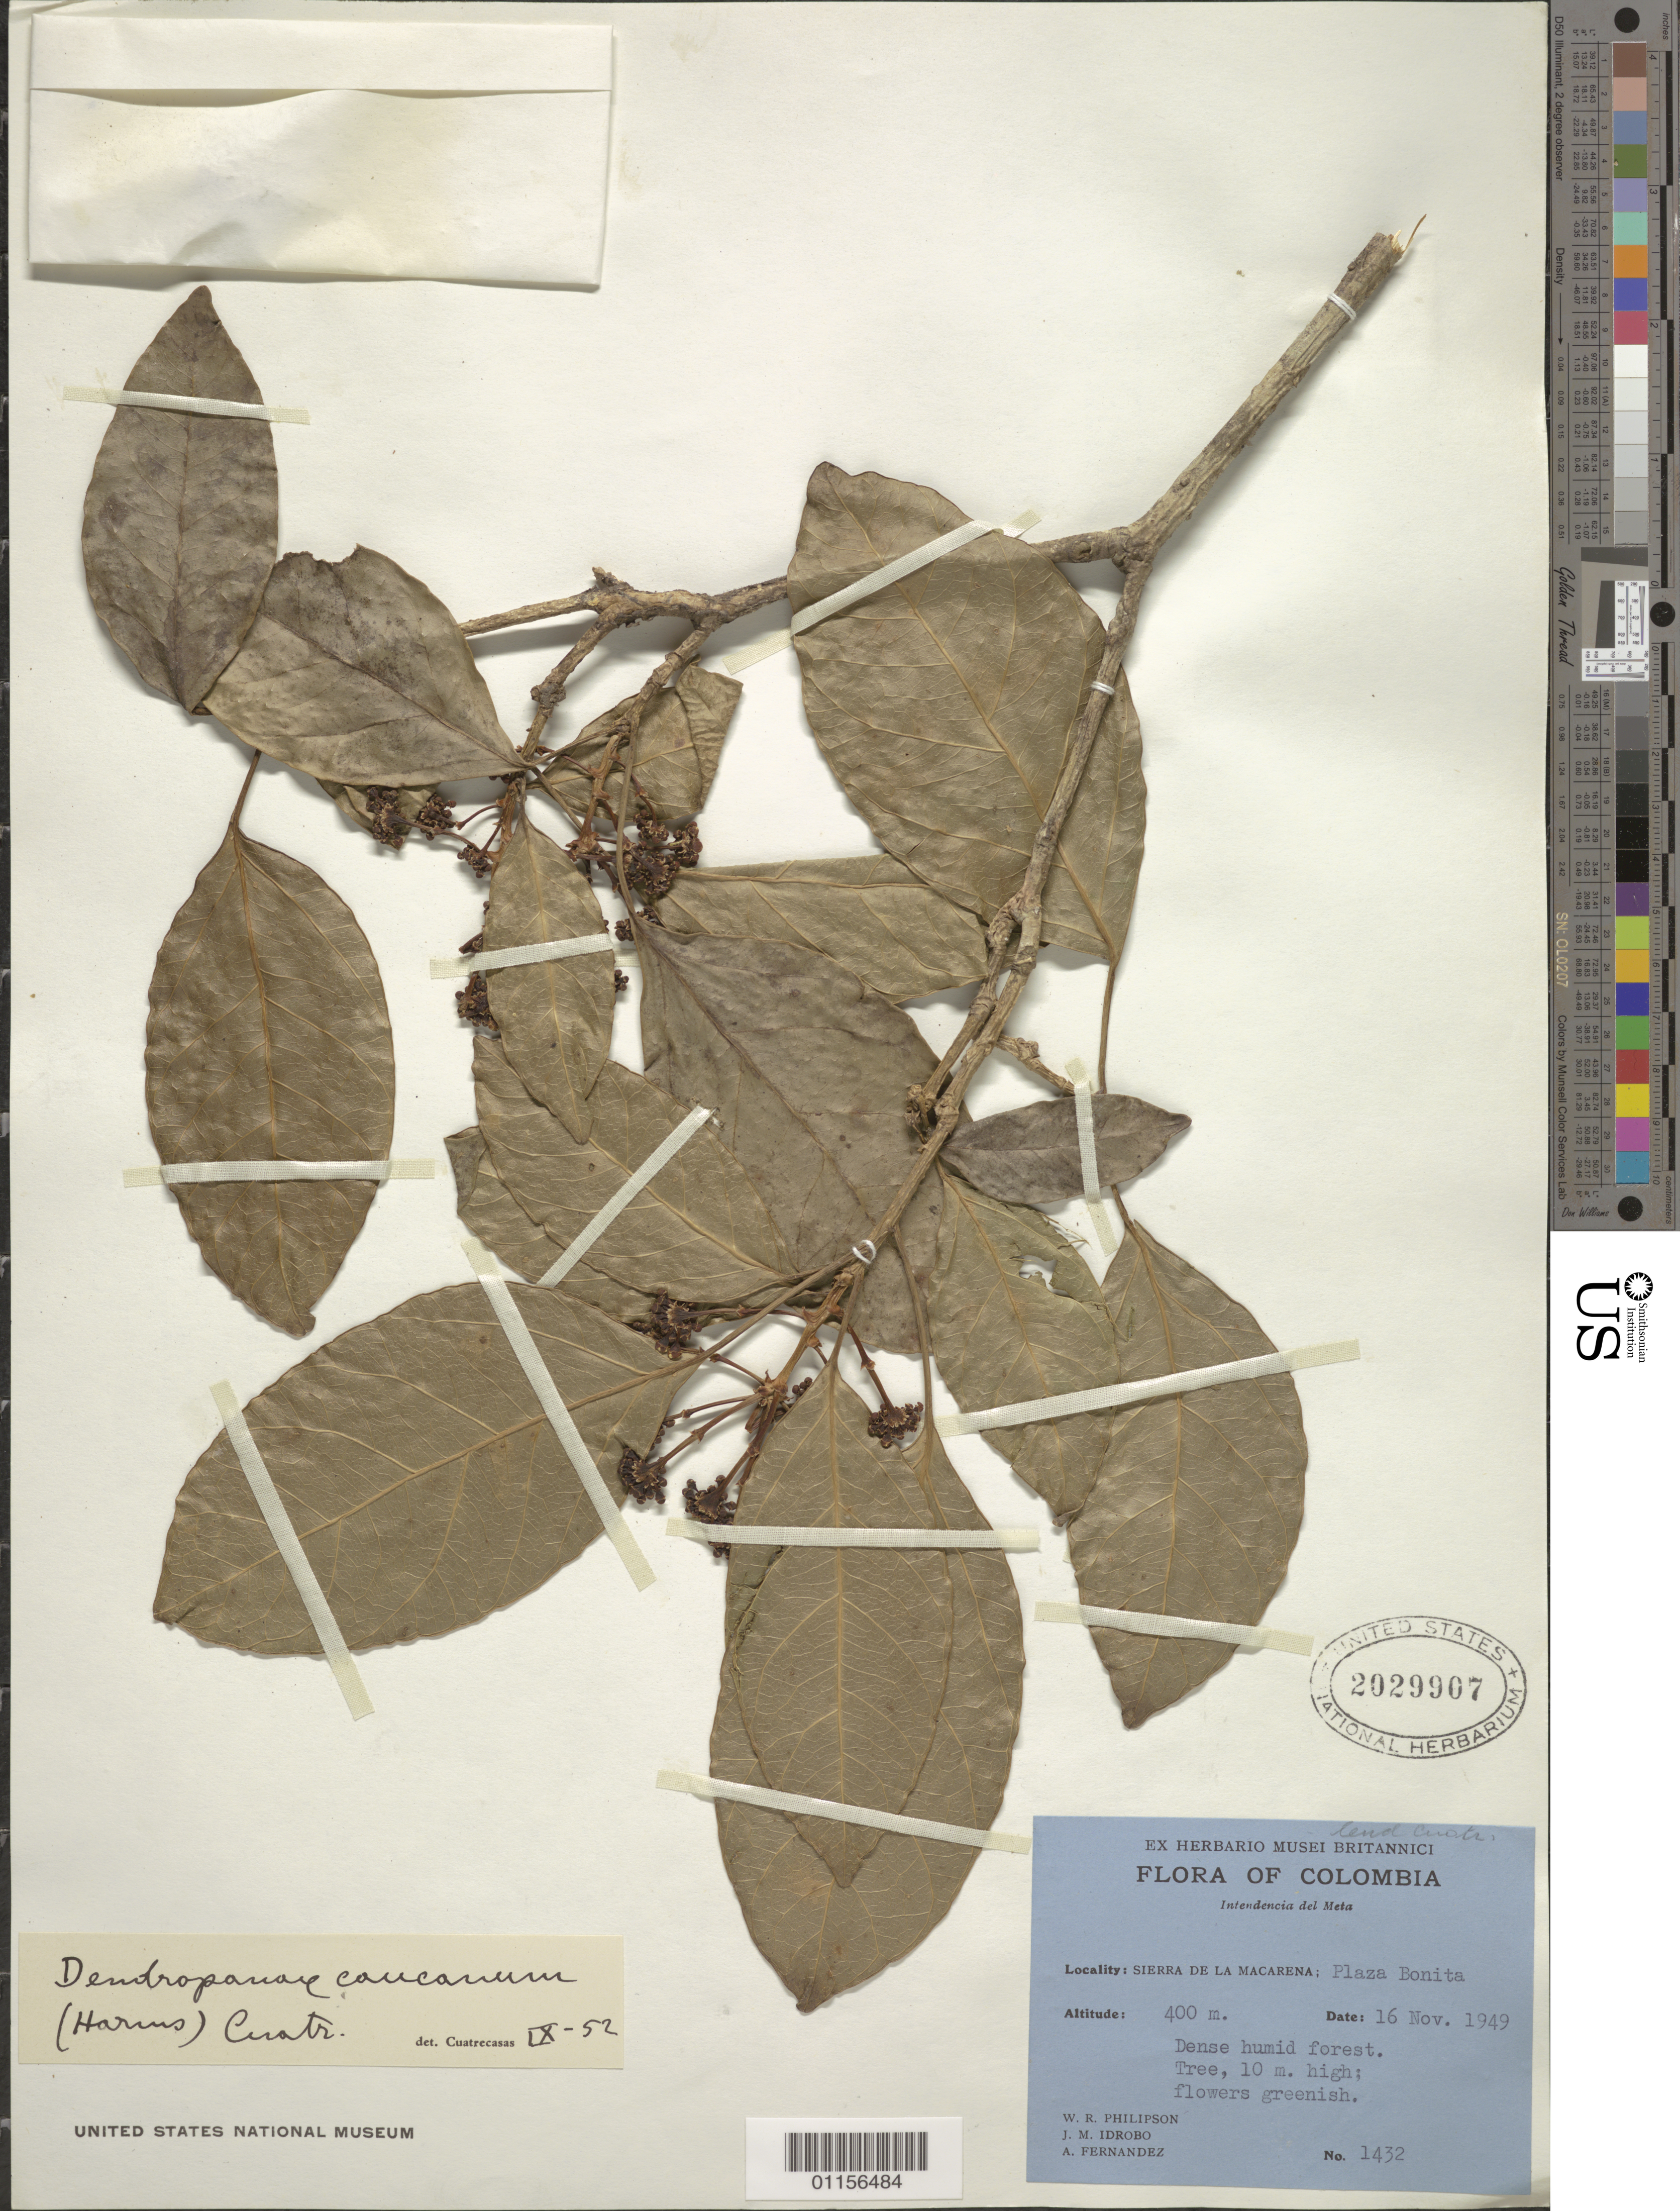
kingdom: Plantae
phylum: Tracheophyta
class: Magnoliopsida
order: Apiales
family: Araliaceae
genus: Dendropanax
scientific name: Dendropanax caucanus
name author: (Harms) Harms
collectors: W. R. Philipson, J. M. Idrobo & R. Jaramillo M.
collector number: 1432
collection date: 1949-11-16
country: Colombia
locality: Sierra de la Macarena; Plaza Bonita.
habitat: Tree, in dense humid forest.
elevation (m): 400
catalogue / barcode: US 2029907